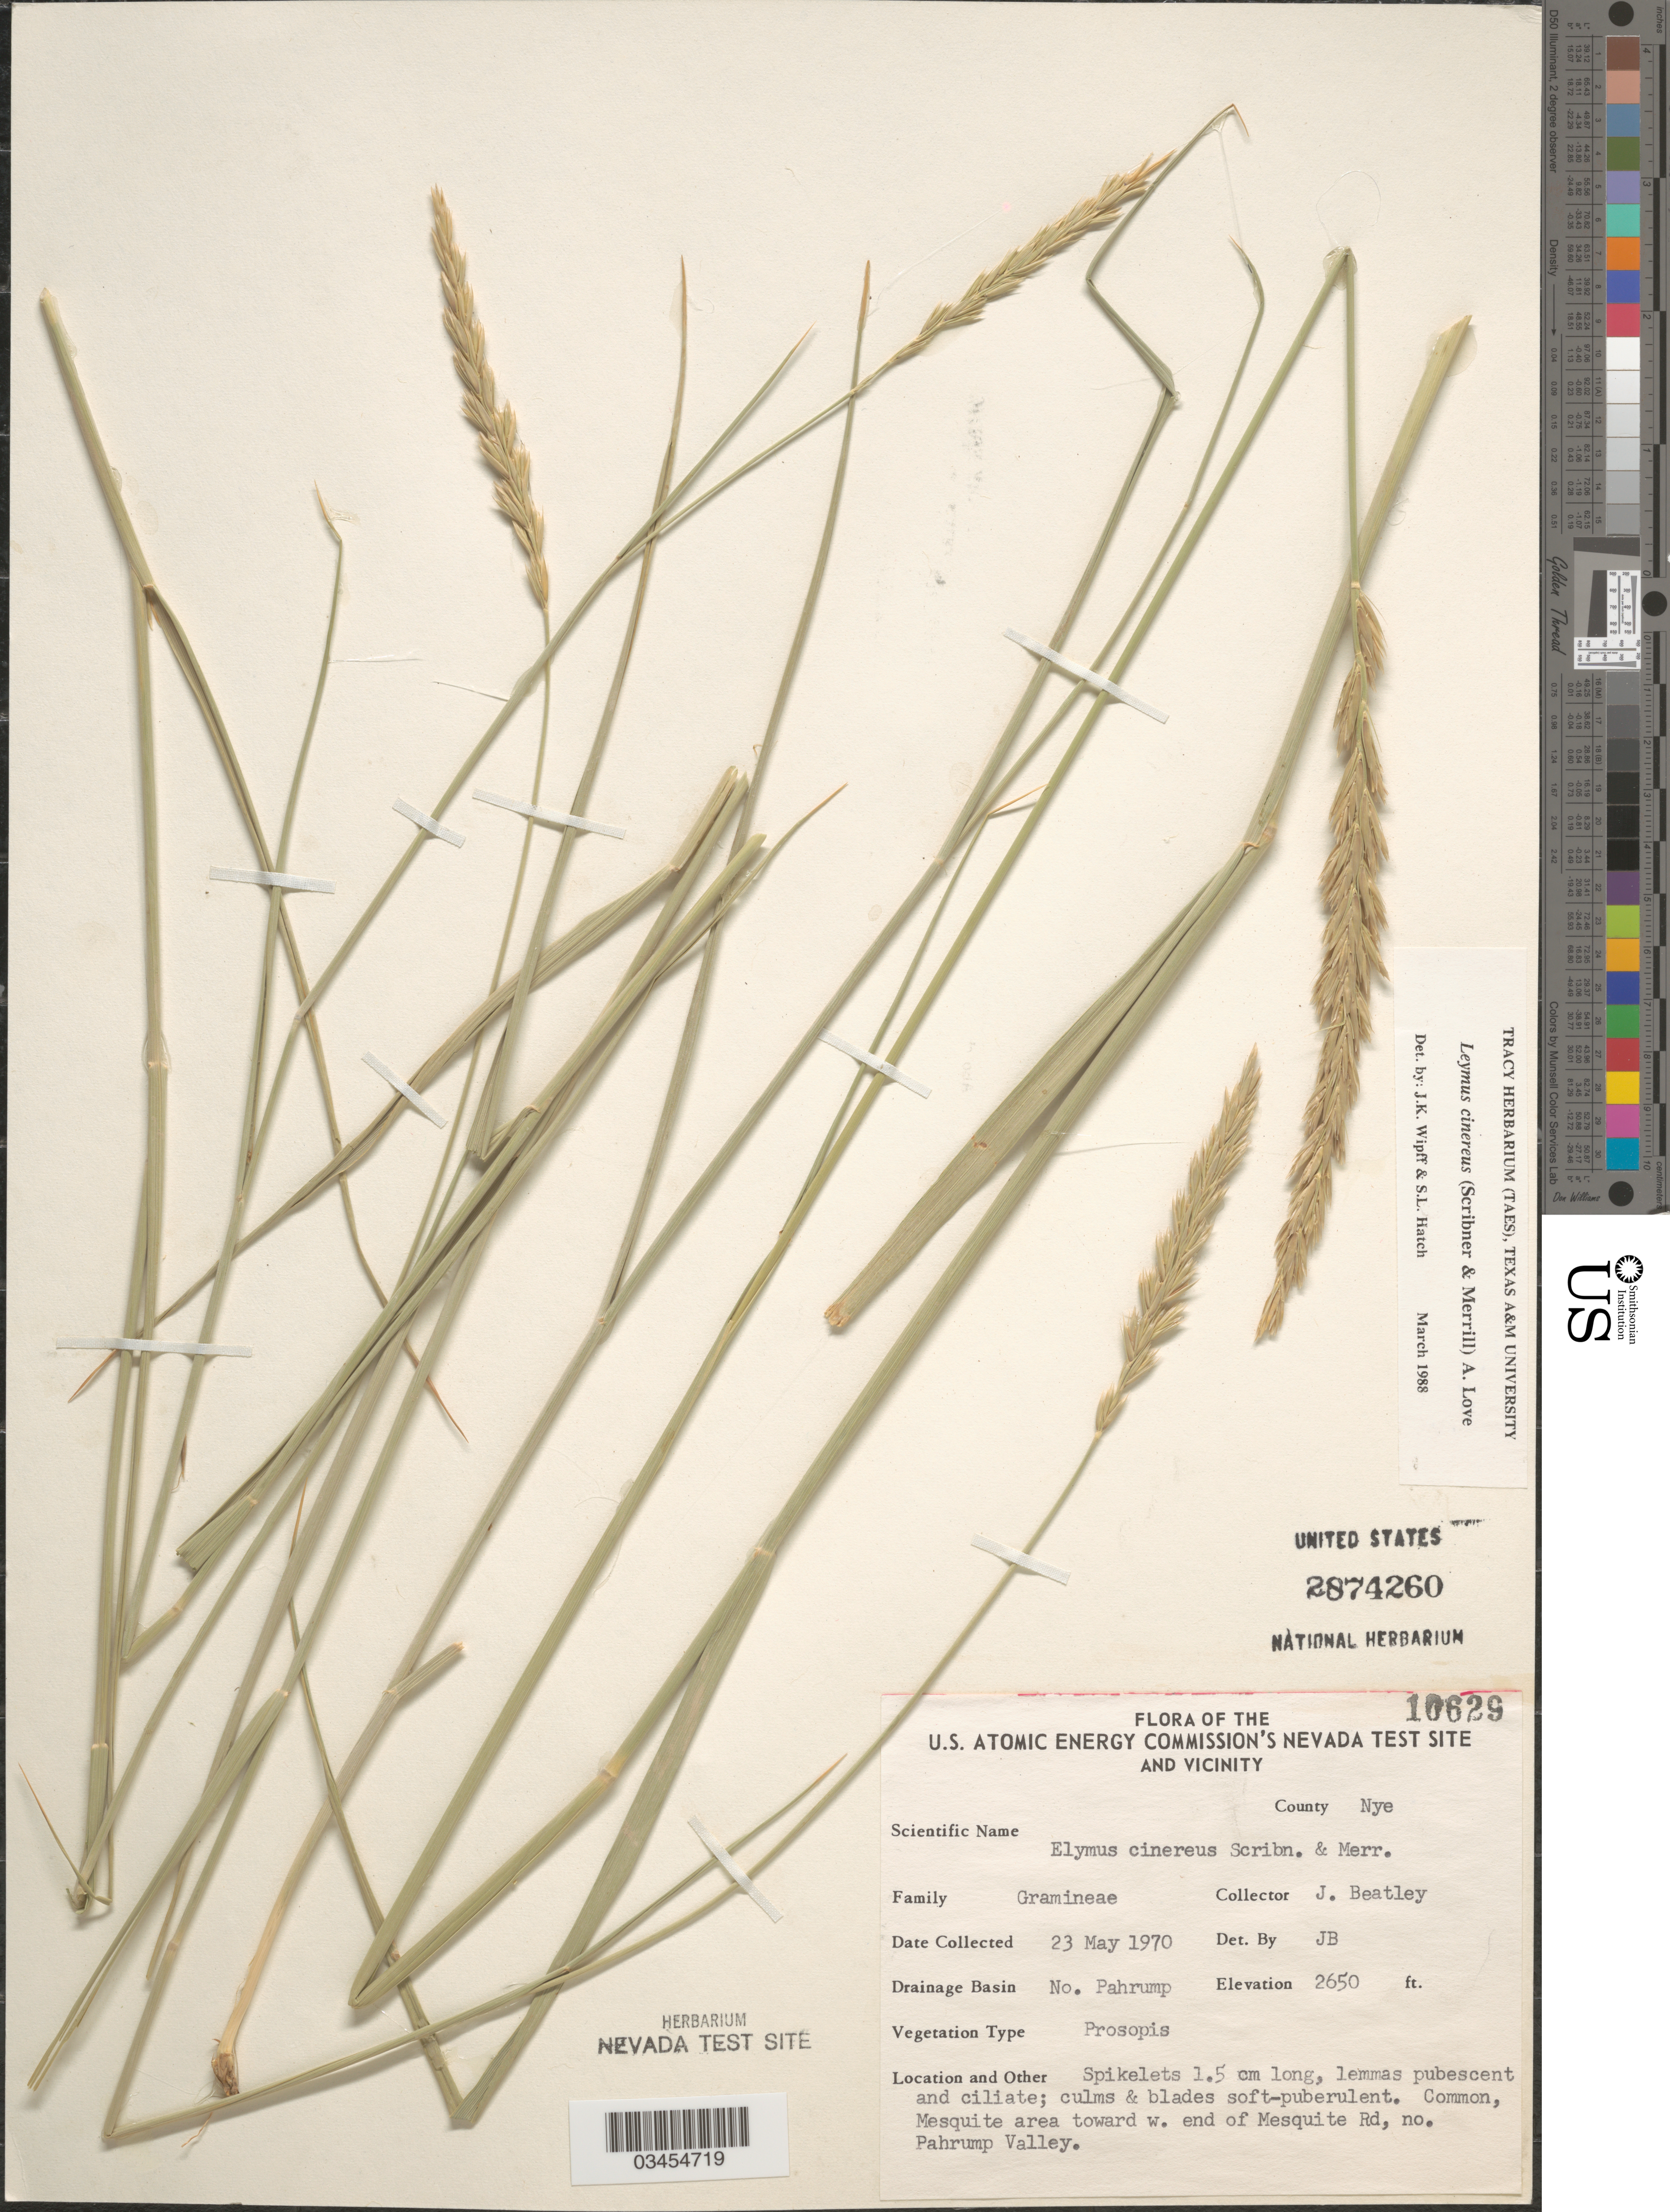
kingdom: Plantae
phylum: Tracheophyta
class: Liliopsida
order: Poales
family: Poaceae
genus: Leymus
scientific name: Leymus cinereus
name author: (Scribn. & Merr.) Á. Löve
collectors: J. C. Beatley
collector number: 10629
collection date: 1970-05-23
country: United States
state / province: Nevada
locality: U.S. Atomic Energy Commission's Nevada Test Site And Vicinity. County Nye. Drainage Basin No. Pahrump. Mesquite area toward w. end of Mesquite Rd, no. Pahrump Valley.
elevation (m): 808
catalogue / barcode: US 2874260